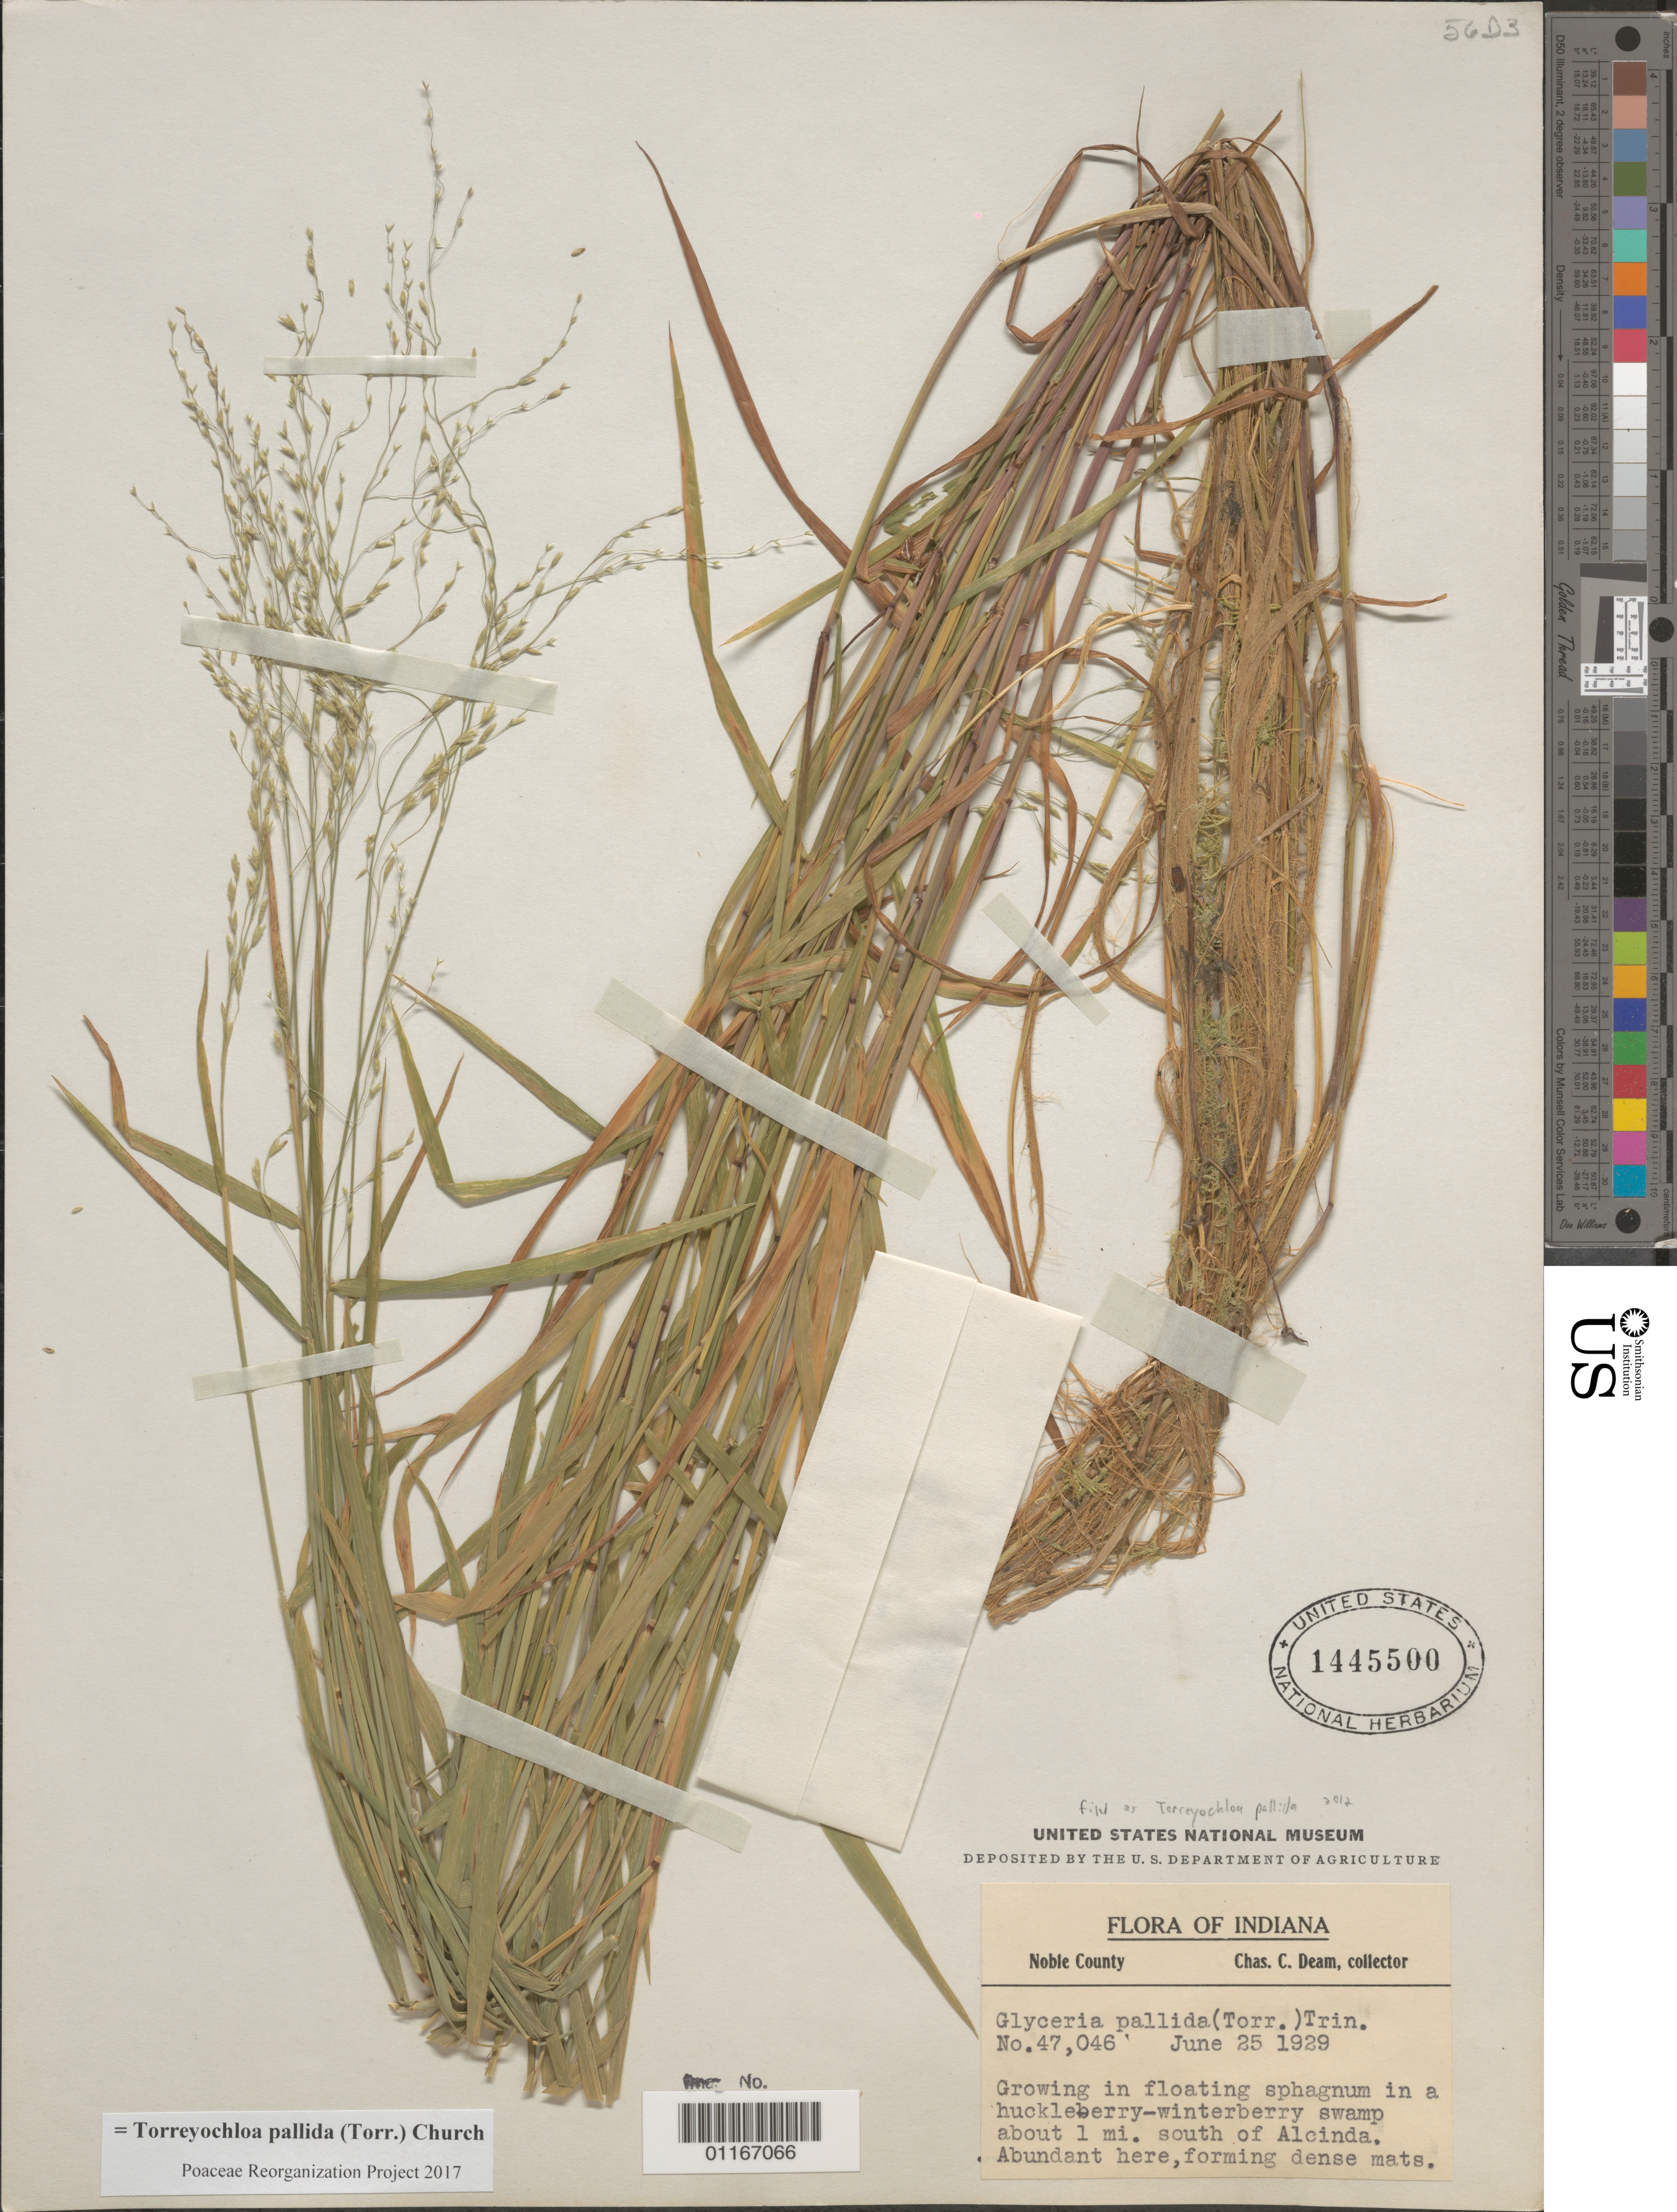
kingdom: Plantae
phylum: Tracheophyta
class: Liliopsida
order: Poales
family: Poaceae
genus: Torreyochloa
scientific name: Torreyochloa pallida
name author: (Torr.) G.L. Church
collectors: C. C. Deam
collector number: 47046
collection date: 1929-06-25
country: United States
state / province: Indiana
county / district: Noble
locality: About 1 mile south of Alcinda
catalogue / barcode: US 1445500